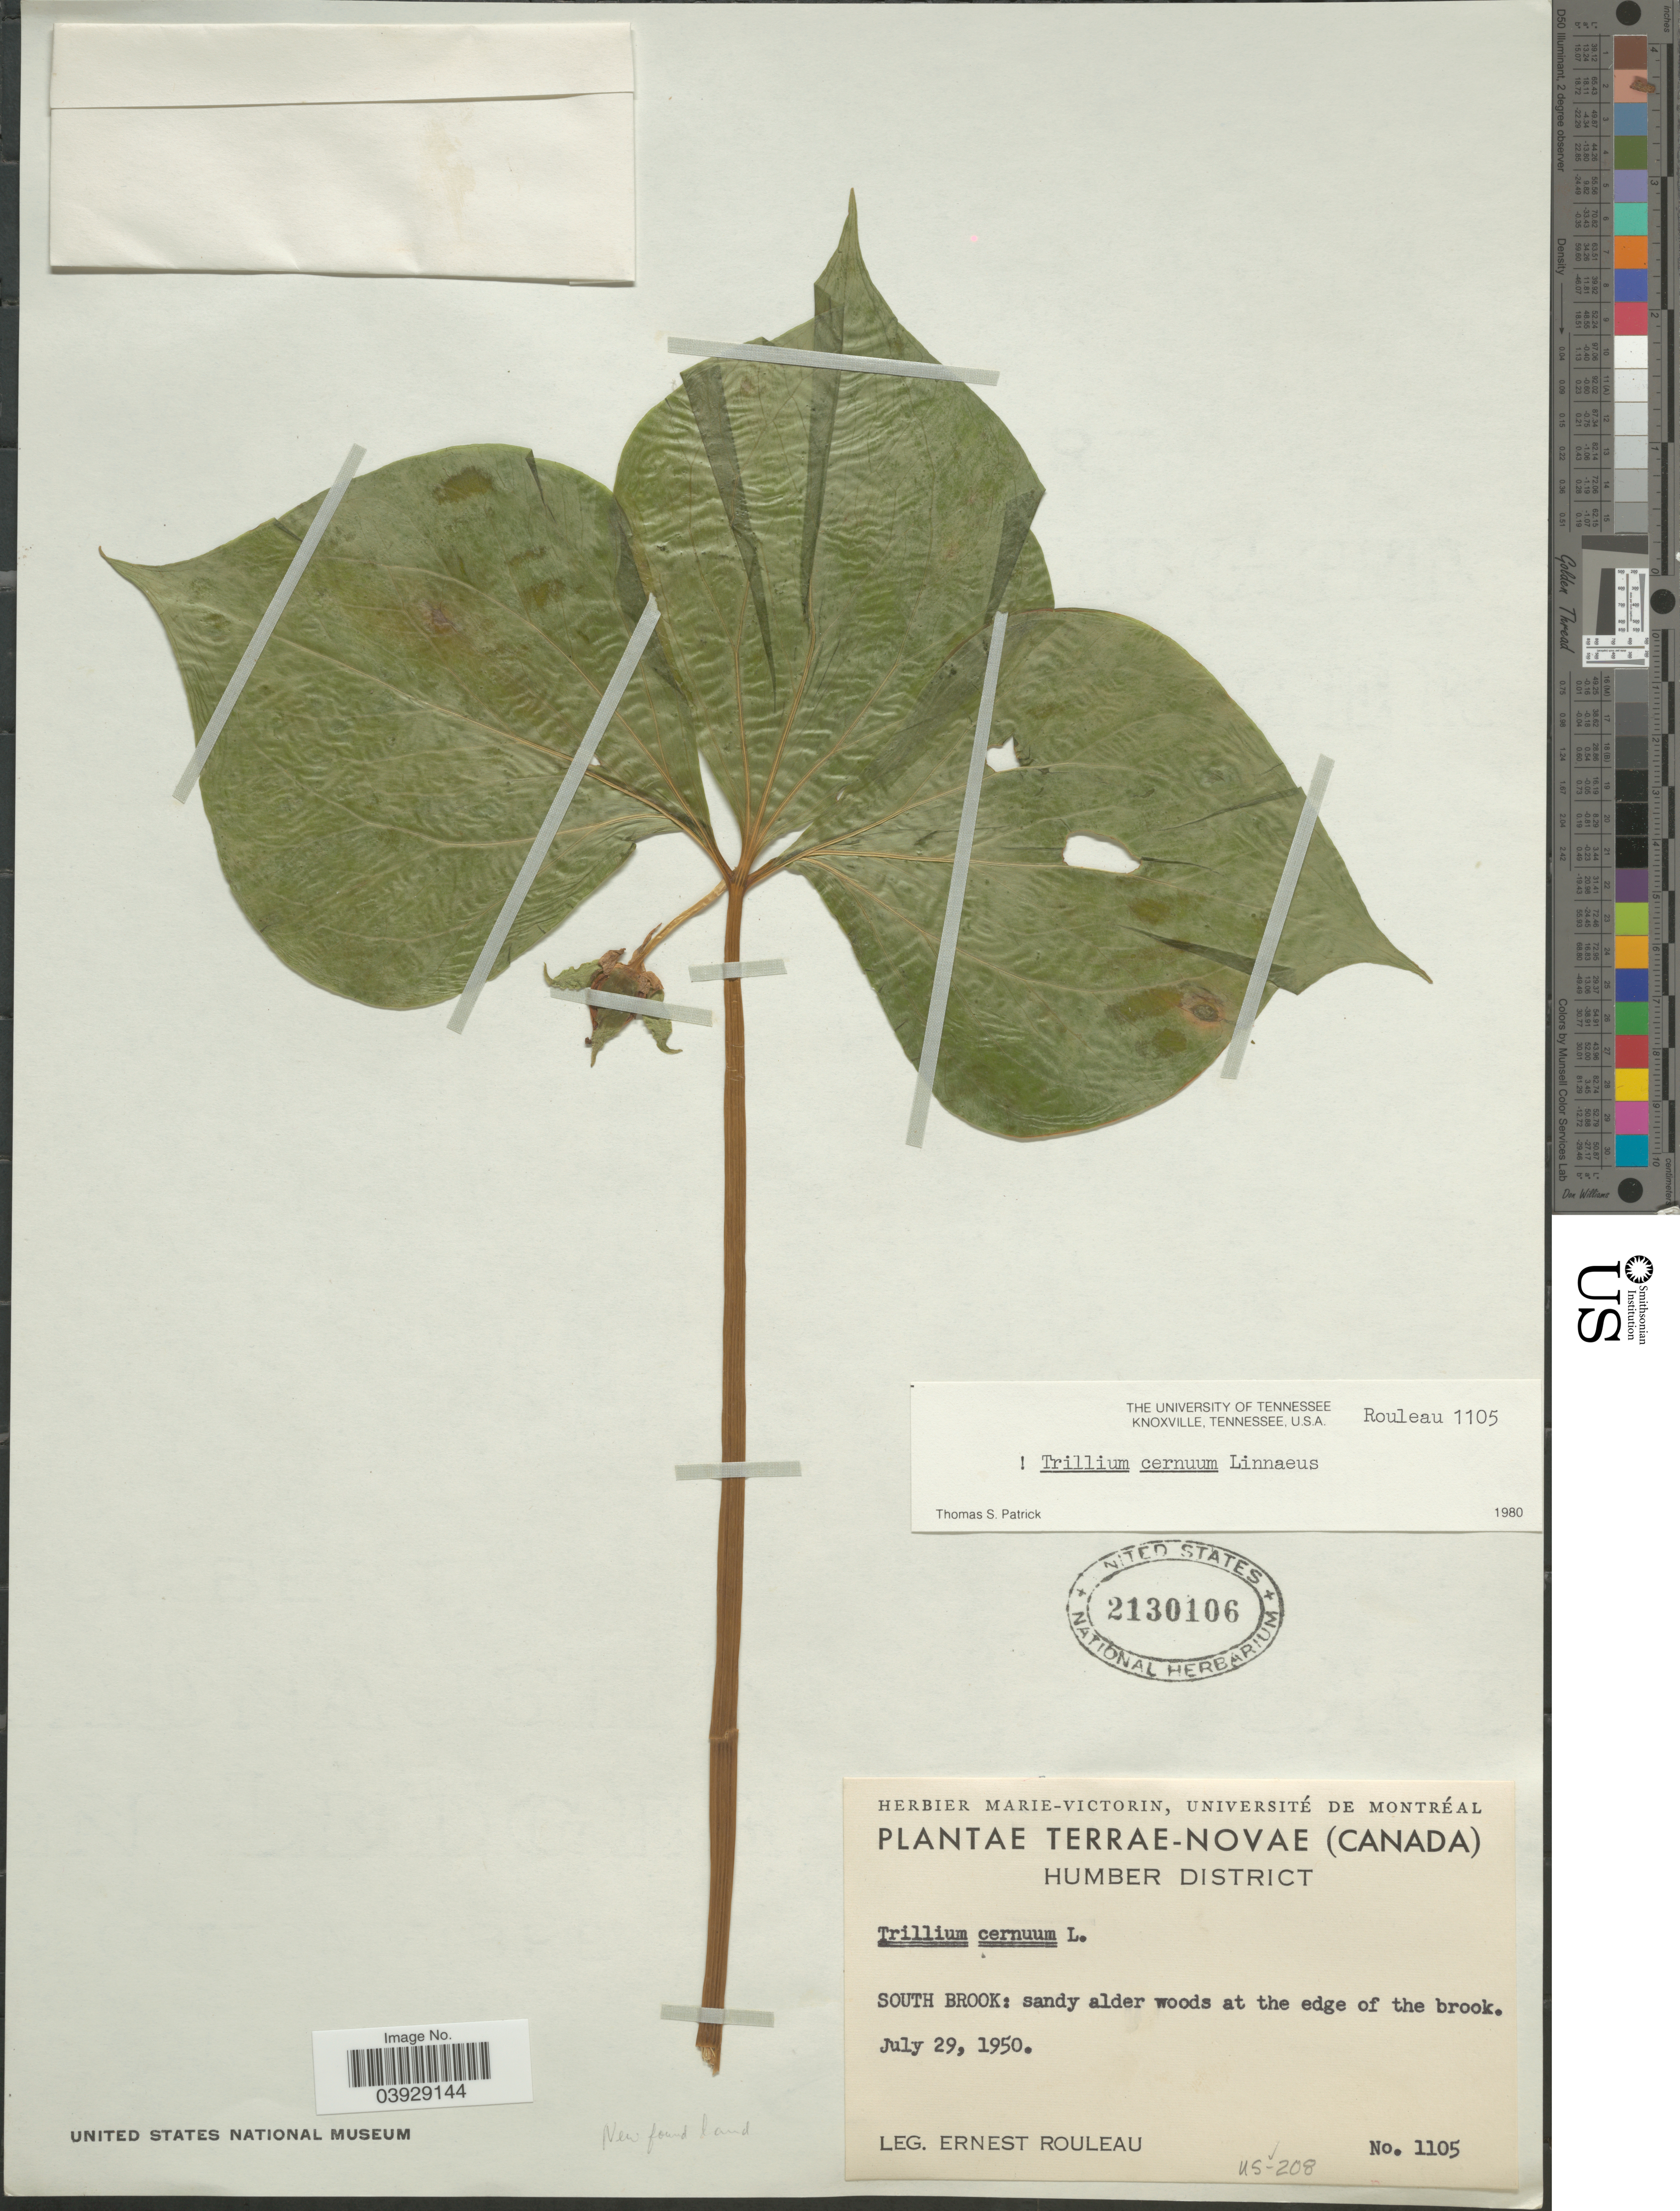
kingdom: Plantae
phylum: Tracheophyta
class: Liliopsida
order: Liliales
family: Melanthiaceae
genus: Trillium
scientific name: Trillium cernuum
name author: L.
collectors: J. Rouleau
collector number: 1105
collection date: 1950-07-29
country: Canada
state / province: Newfoundland and Labrador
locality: Terrae-Novae. Humber District. South Brook: sandy alder woods at the edge of the brook.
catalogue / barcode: US 2130106